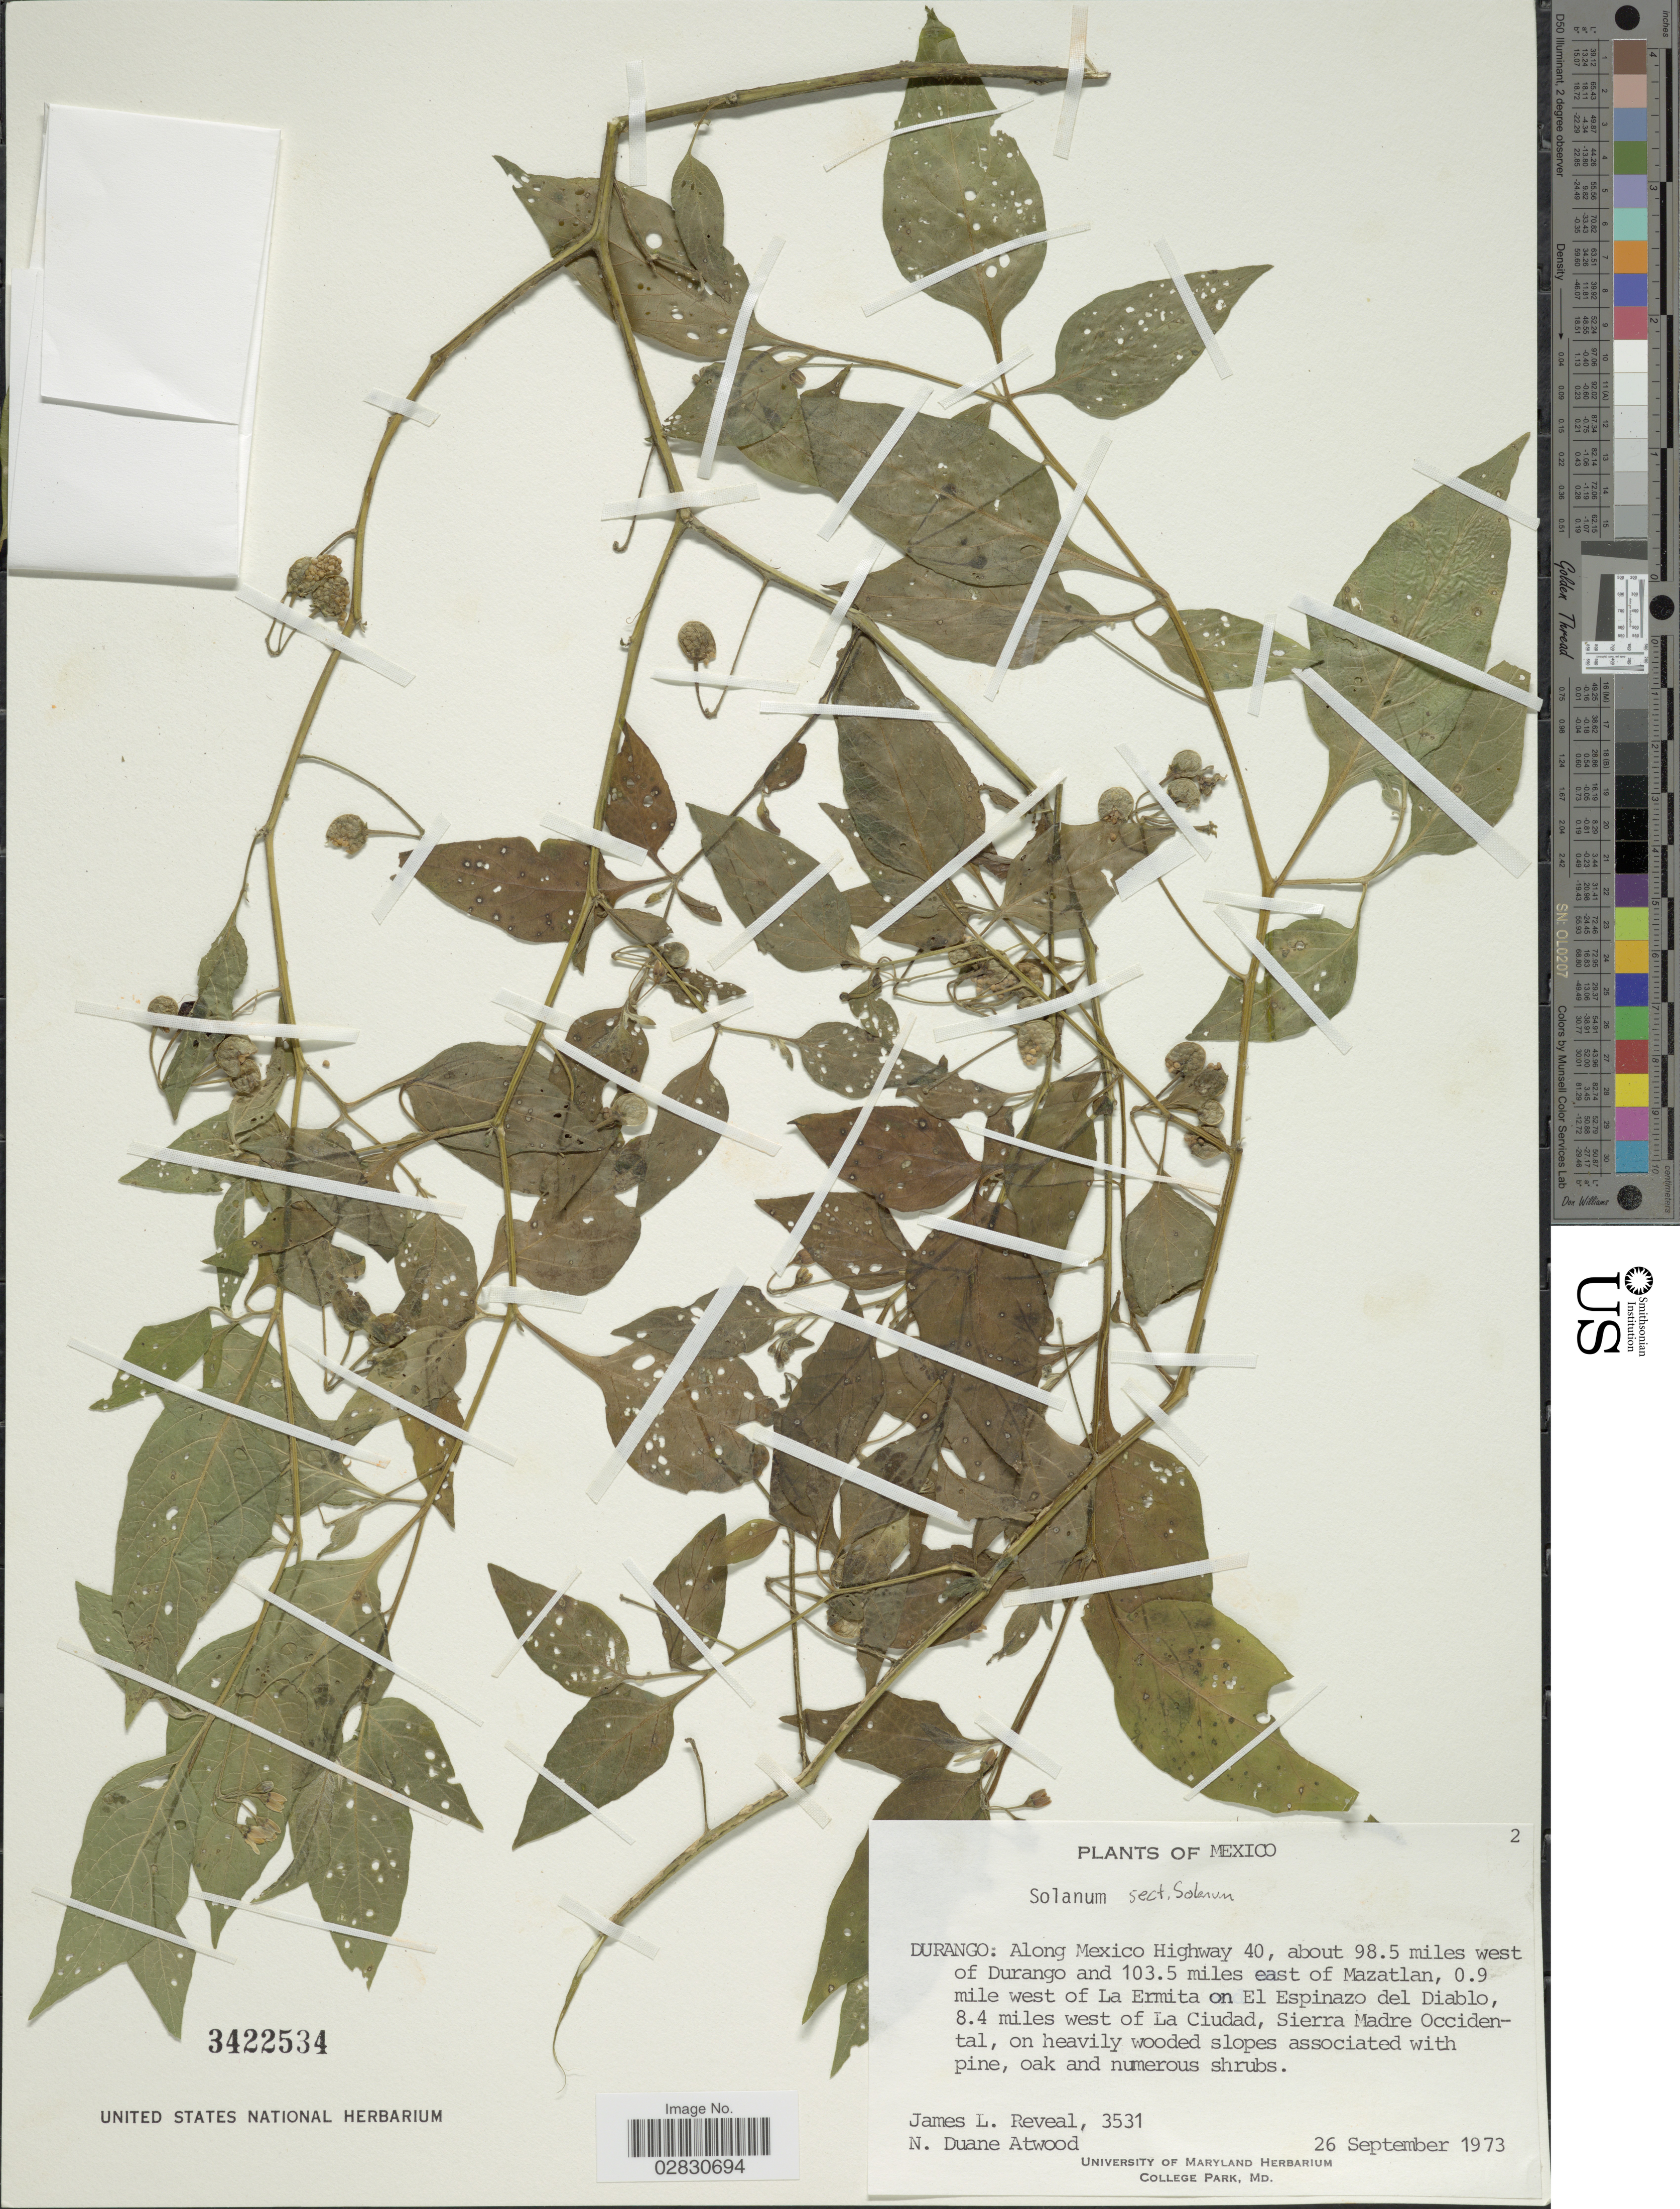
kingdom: Plantae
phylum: Tracheophyta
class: Magnoliopsida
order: Solanales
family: Solanaceae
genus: Solanum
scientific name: Solanum sp.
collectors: J. L. Reveal & N. Atwood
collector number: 3531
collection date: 1973-09-26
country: Mexico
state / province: Durango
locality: Durango: Along Mexico Highway 40, about 98.5 miles west of Durango and 103.5 miles east of Mazatlan, 0.9 mile west of La Ermita on El Espinazo del Diablo, 8.4 miles west of la Ciudad, Sierra Madre Occidental.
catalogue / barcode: US 3422534